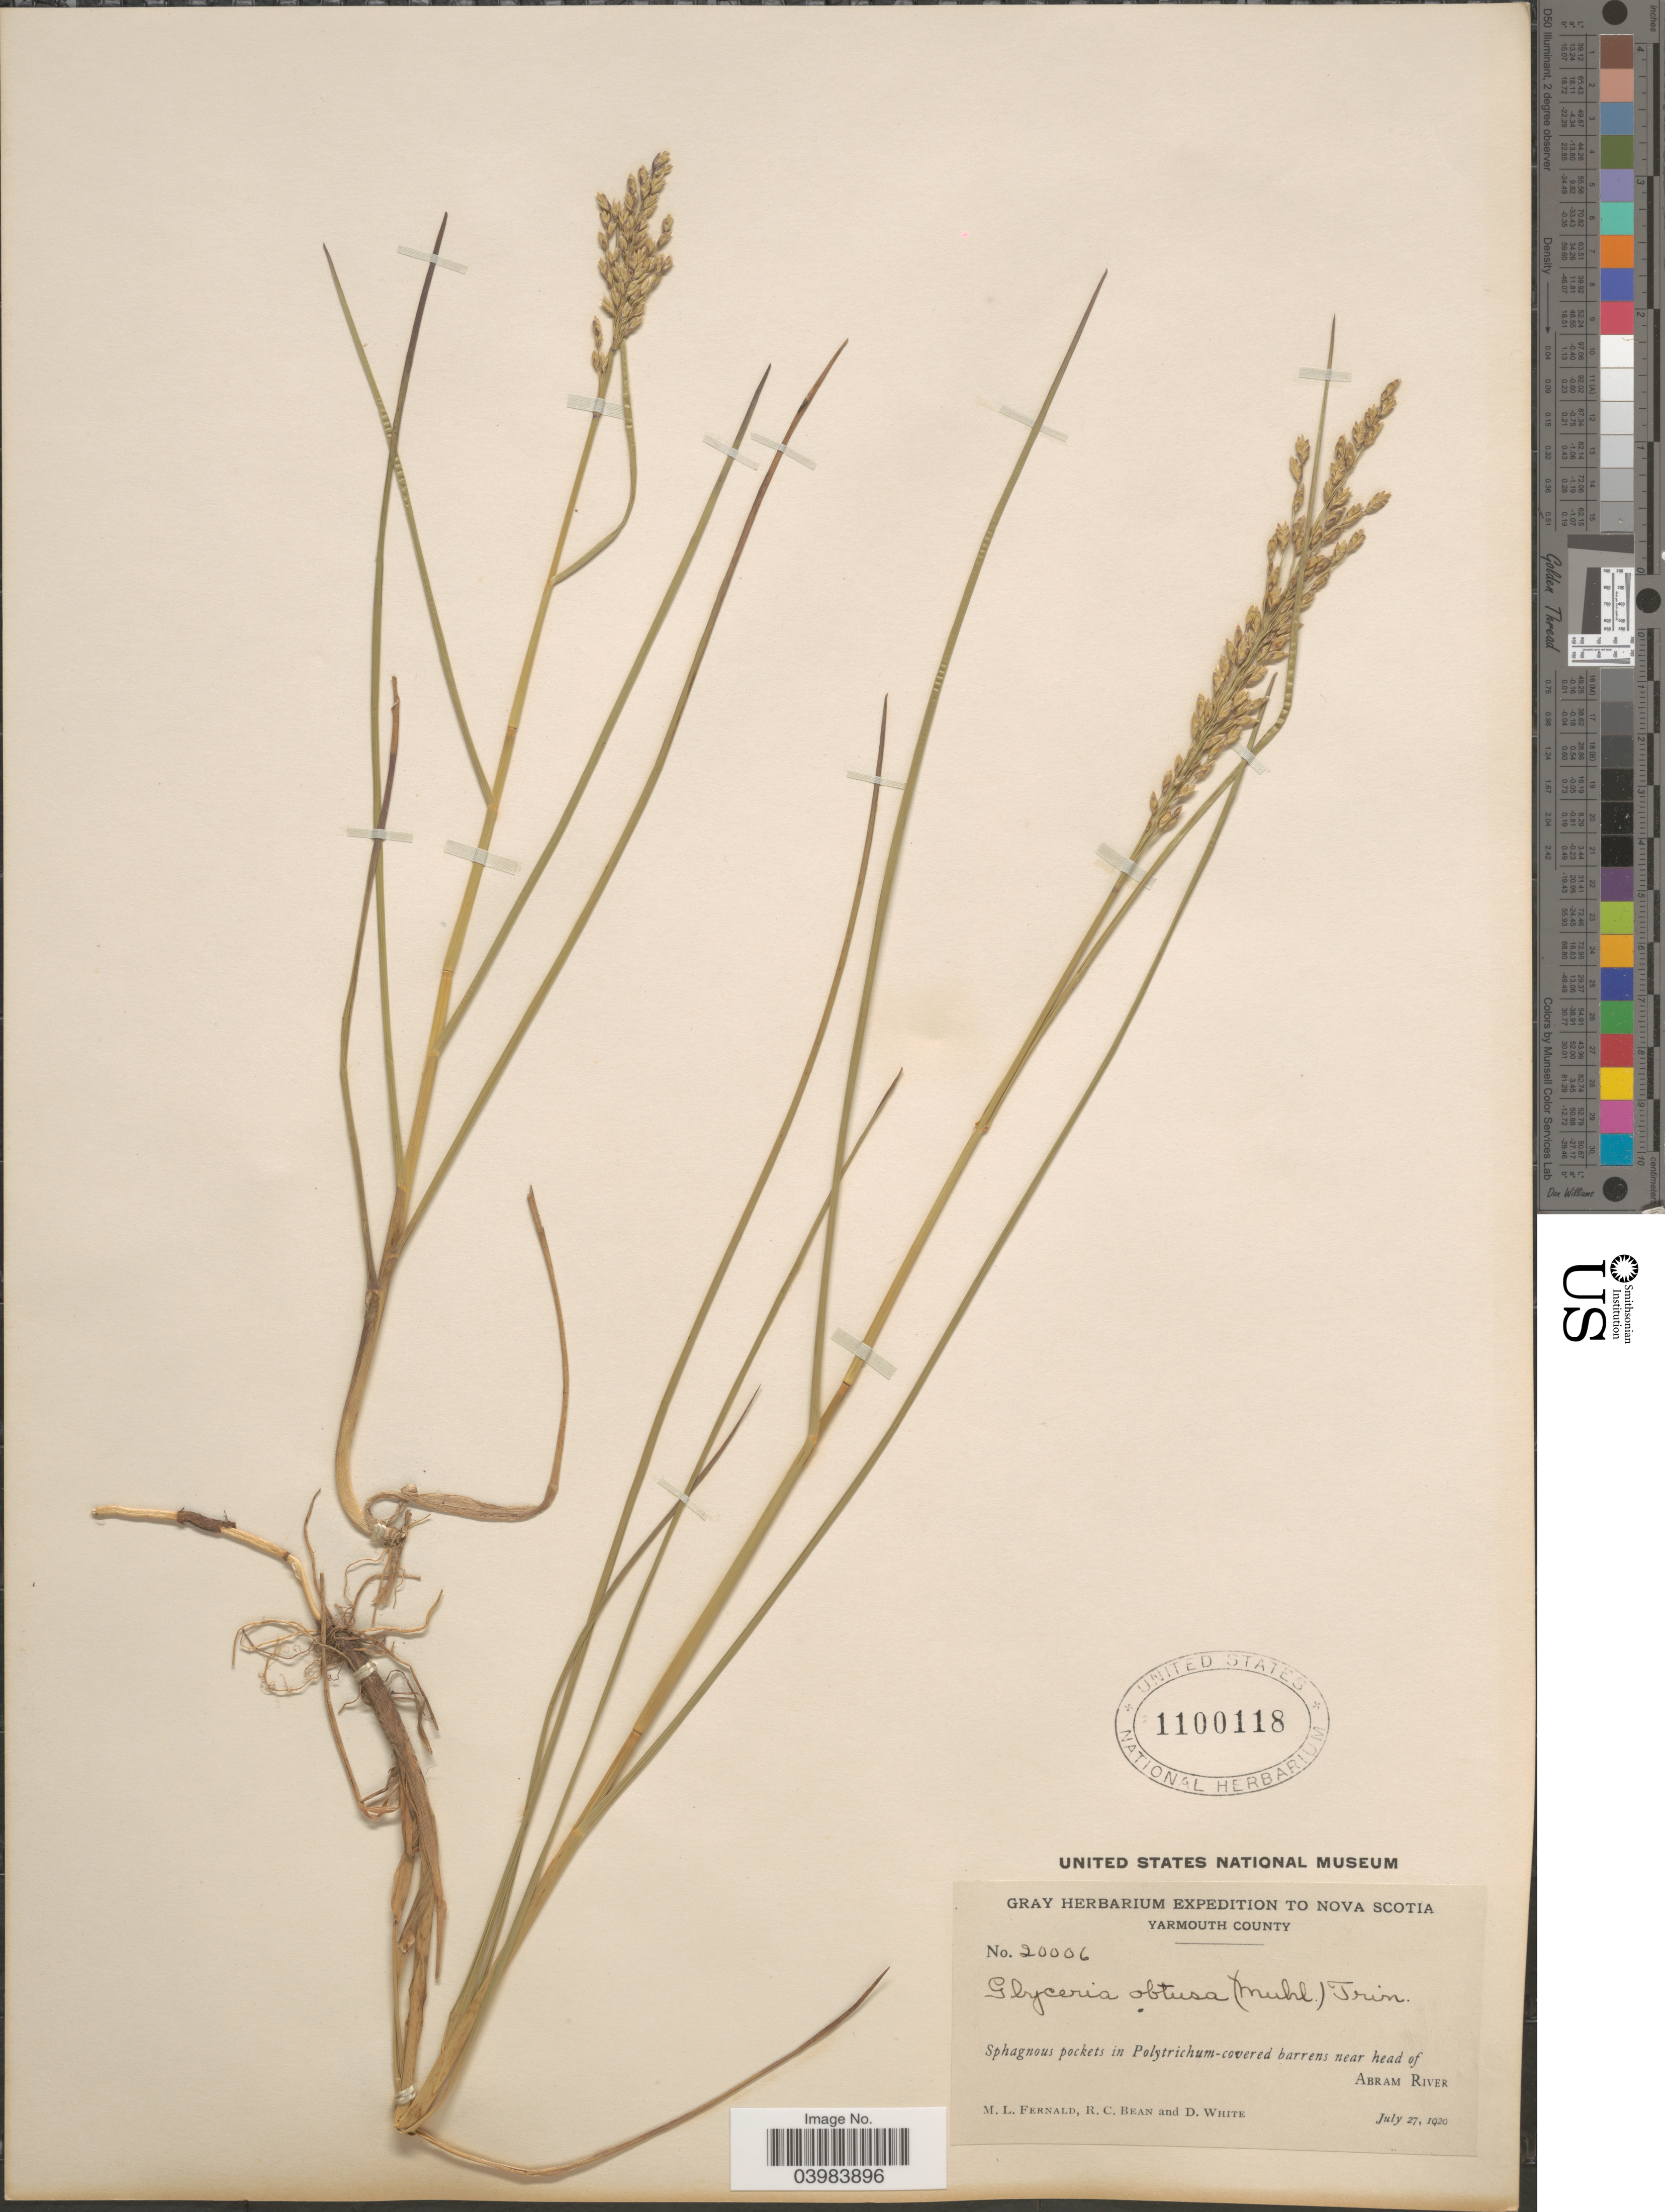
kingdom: Plantae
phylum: Tracheophyta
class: Liliopsida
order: Poales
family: Poaceae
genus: Glyceria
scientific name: Glyceria obtusa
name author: (Muhl.) Trin.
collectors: M. L. Fernald, R. Bean & D. White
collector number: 20006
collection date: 1920-07-27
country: Canada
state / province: Nova Scotia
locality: Yarmouth County. Sphagnous pockets in Polytrichum-covered barrens near head of Abram River.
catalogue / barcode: US 1100118